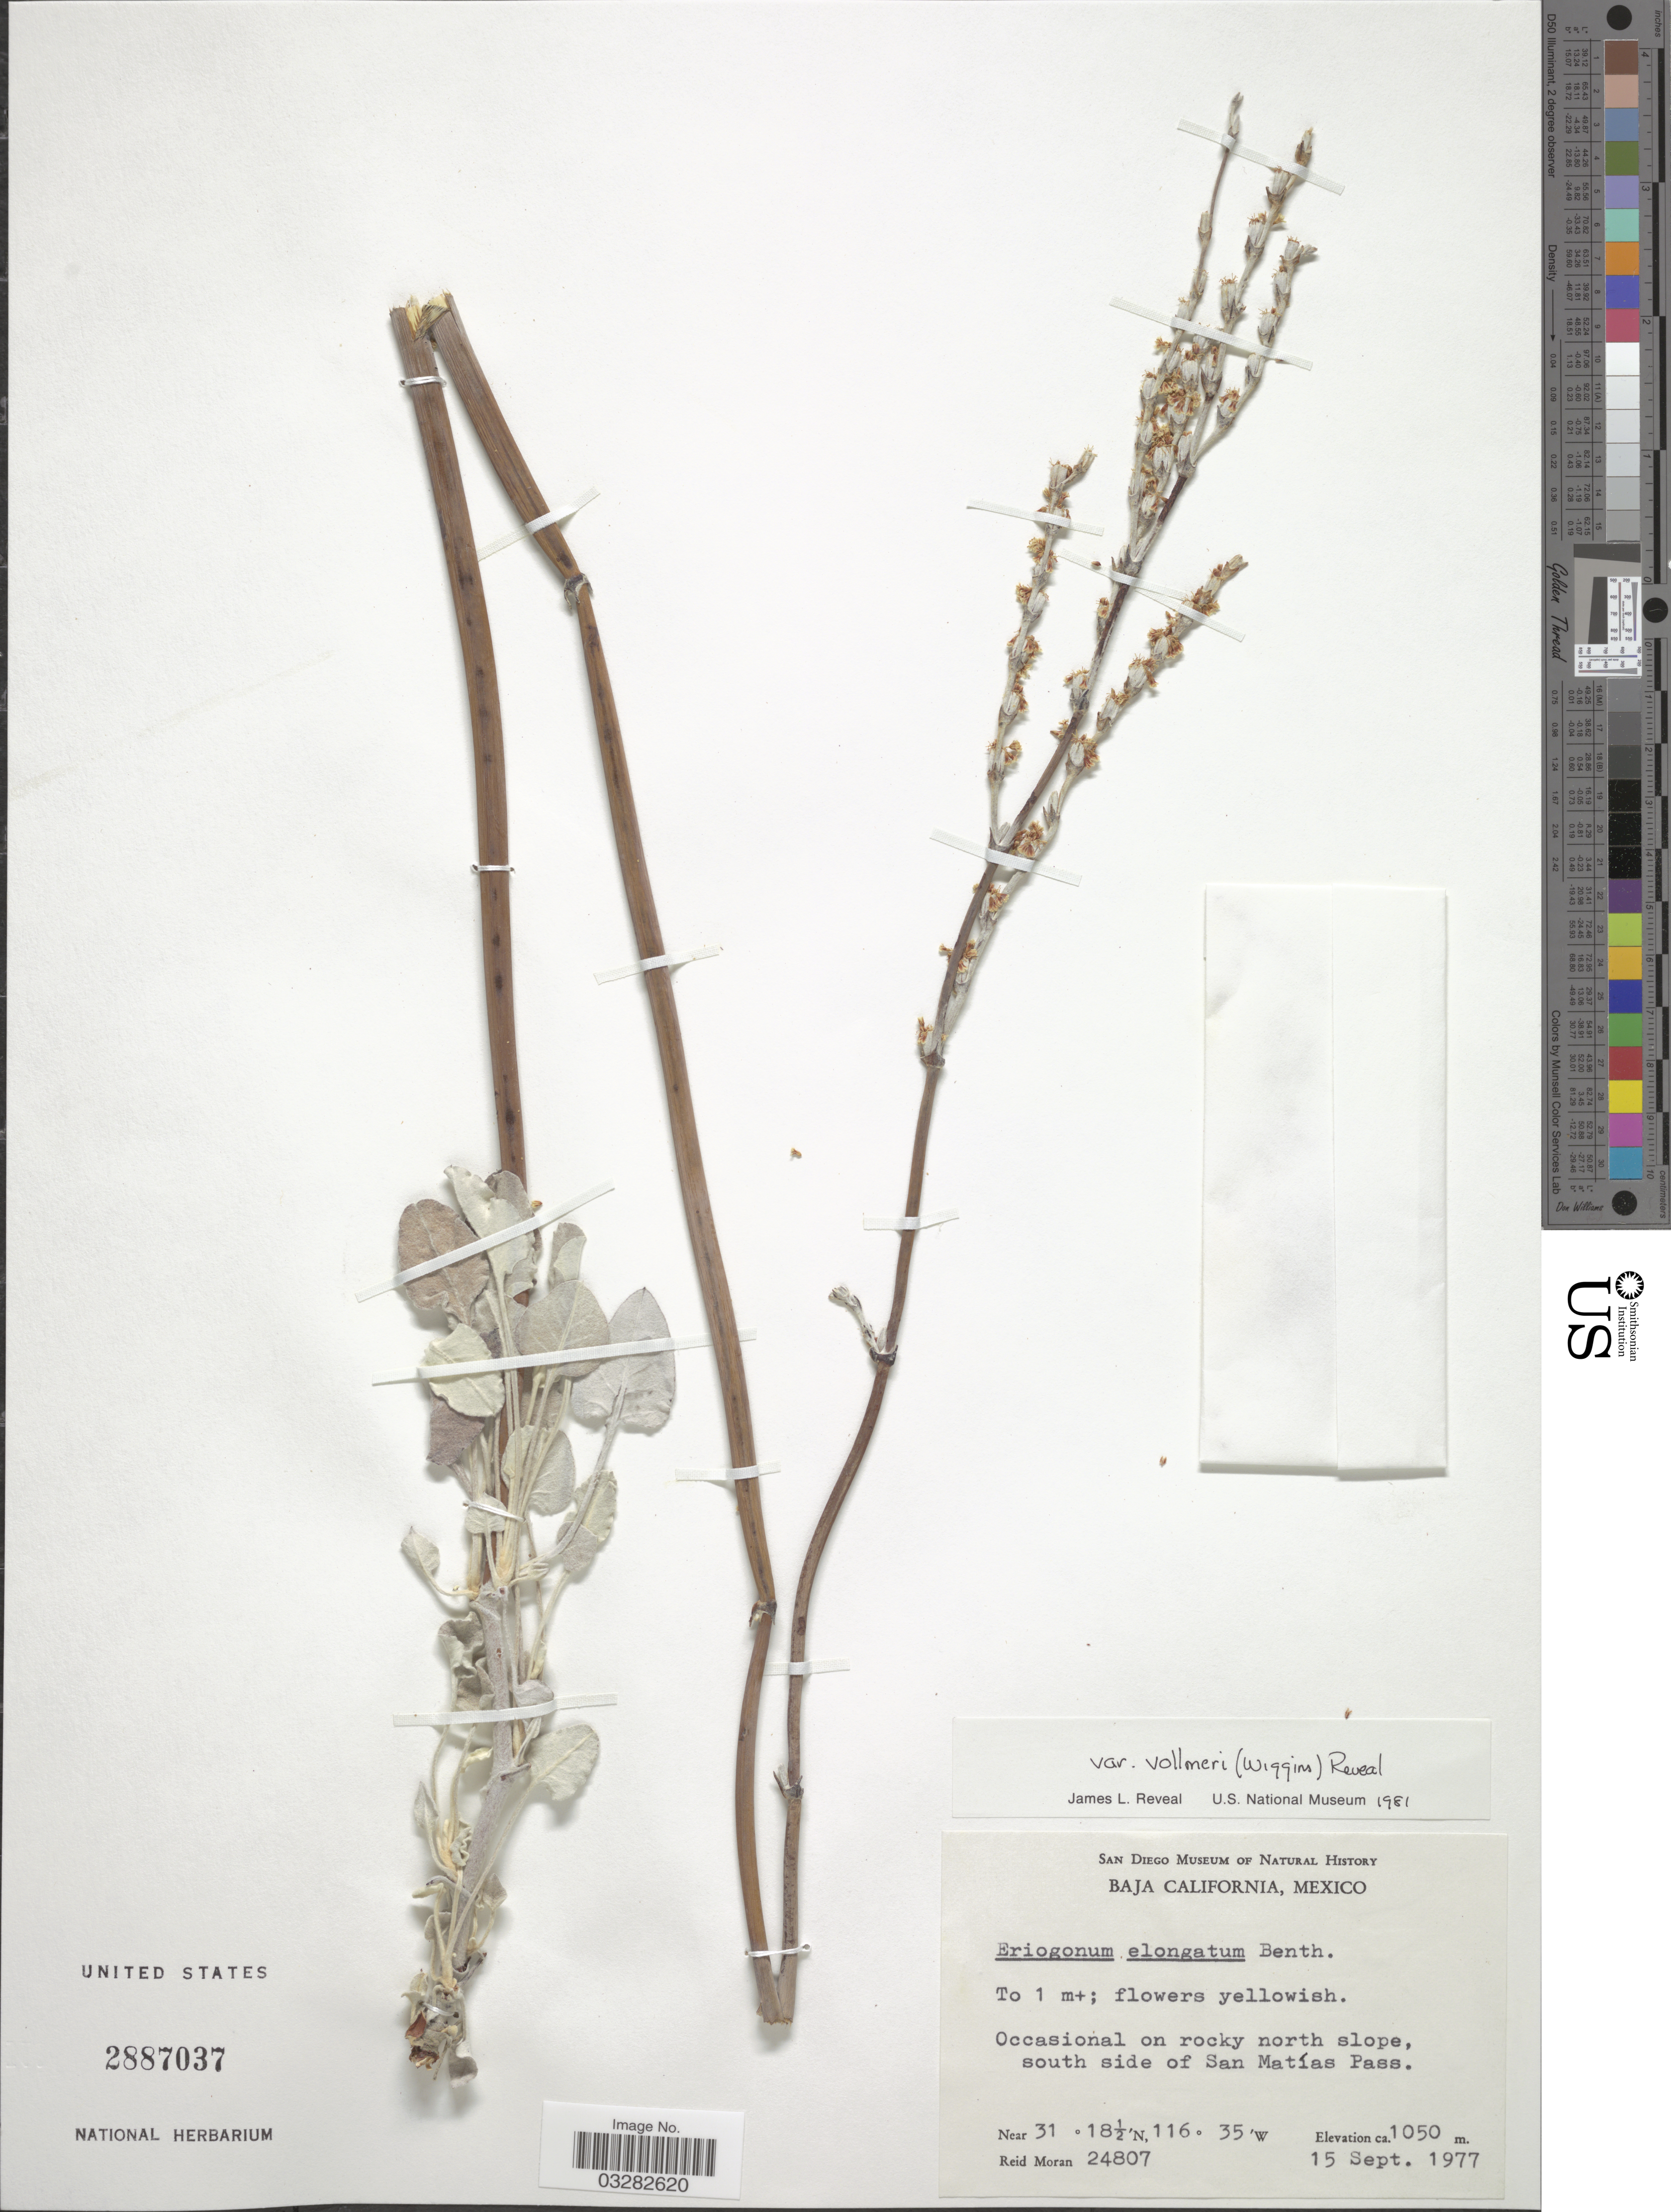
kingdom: Plantae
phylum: Tracheophyta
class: Magnoliopsida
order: Caryophyllales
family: Polygonaceae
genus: Eriogonum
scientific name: Eriogonum elongatum var. vollmeri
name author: (Wiggins) Reveal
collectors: R. Moran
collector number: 24807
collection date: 1977-09-15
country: Mexico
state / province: Baja California Norte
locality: Occasional on rocky north slope, south side of San Matías Pass.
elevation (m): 1050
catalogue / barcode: US 2887037